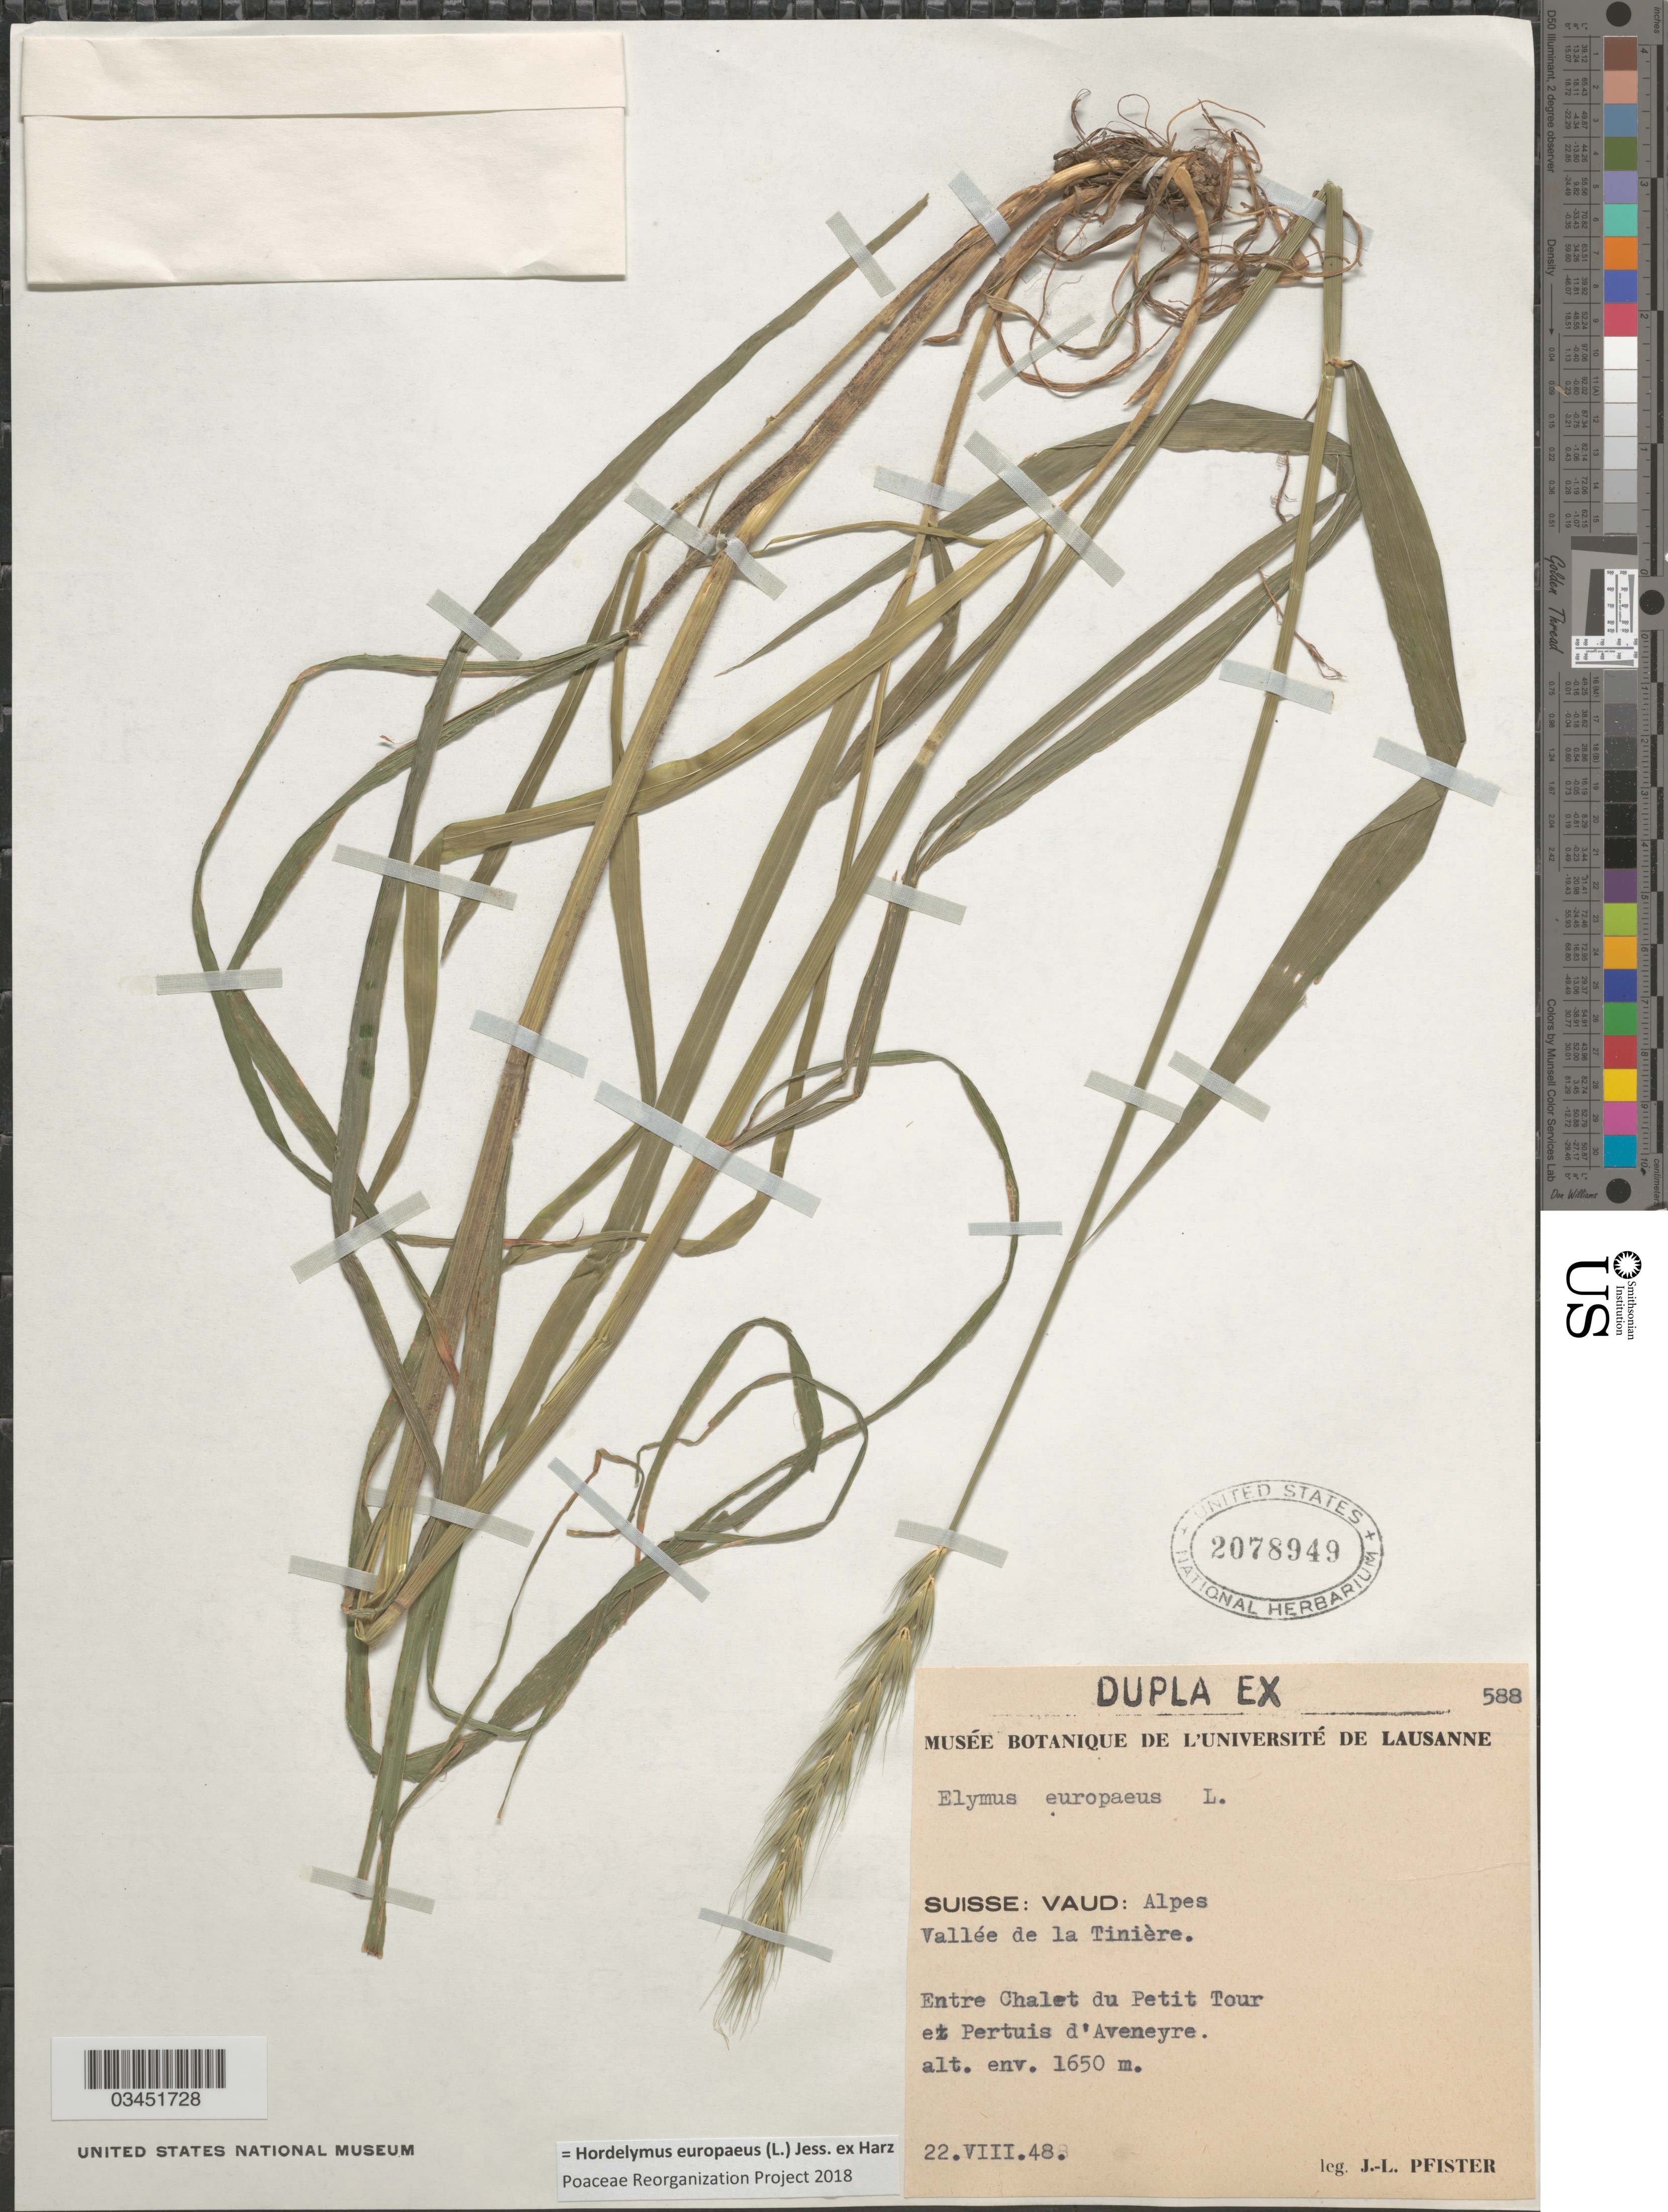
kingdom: Plantae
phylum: Tracheophyta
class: Liliopsida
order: Poales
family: Poaceae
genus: Hordelymus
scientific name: Hordelymus europaeus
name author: (L.) Jess. ex Harz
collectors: J. Pfister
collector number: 588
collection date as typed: Transcribed d/m/y: 22/8/48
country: Switzerland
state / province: Vaud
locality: Suisse: Alpes. Vallée de la Tinière. Entre Chalet du Petit Tour et Pertuis d'Aveneyre.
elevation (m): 1650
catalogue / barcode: US 2078949